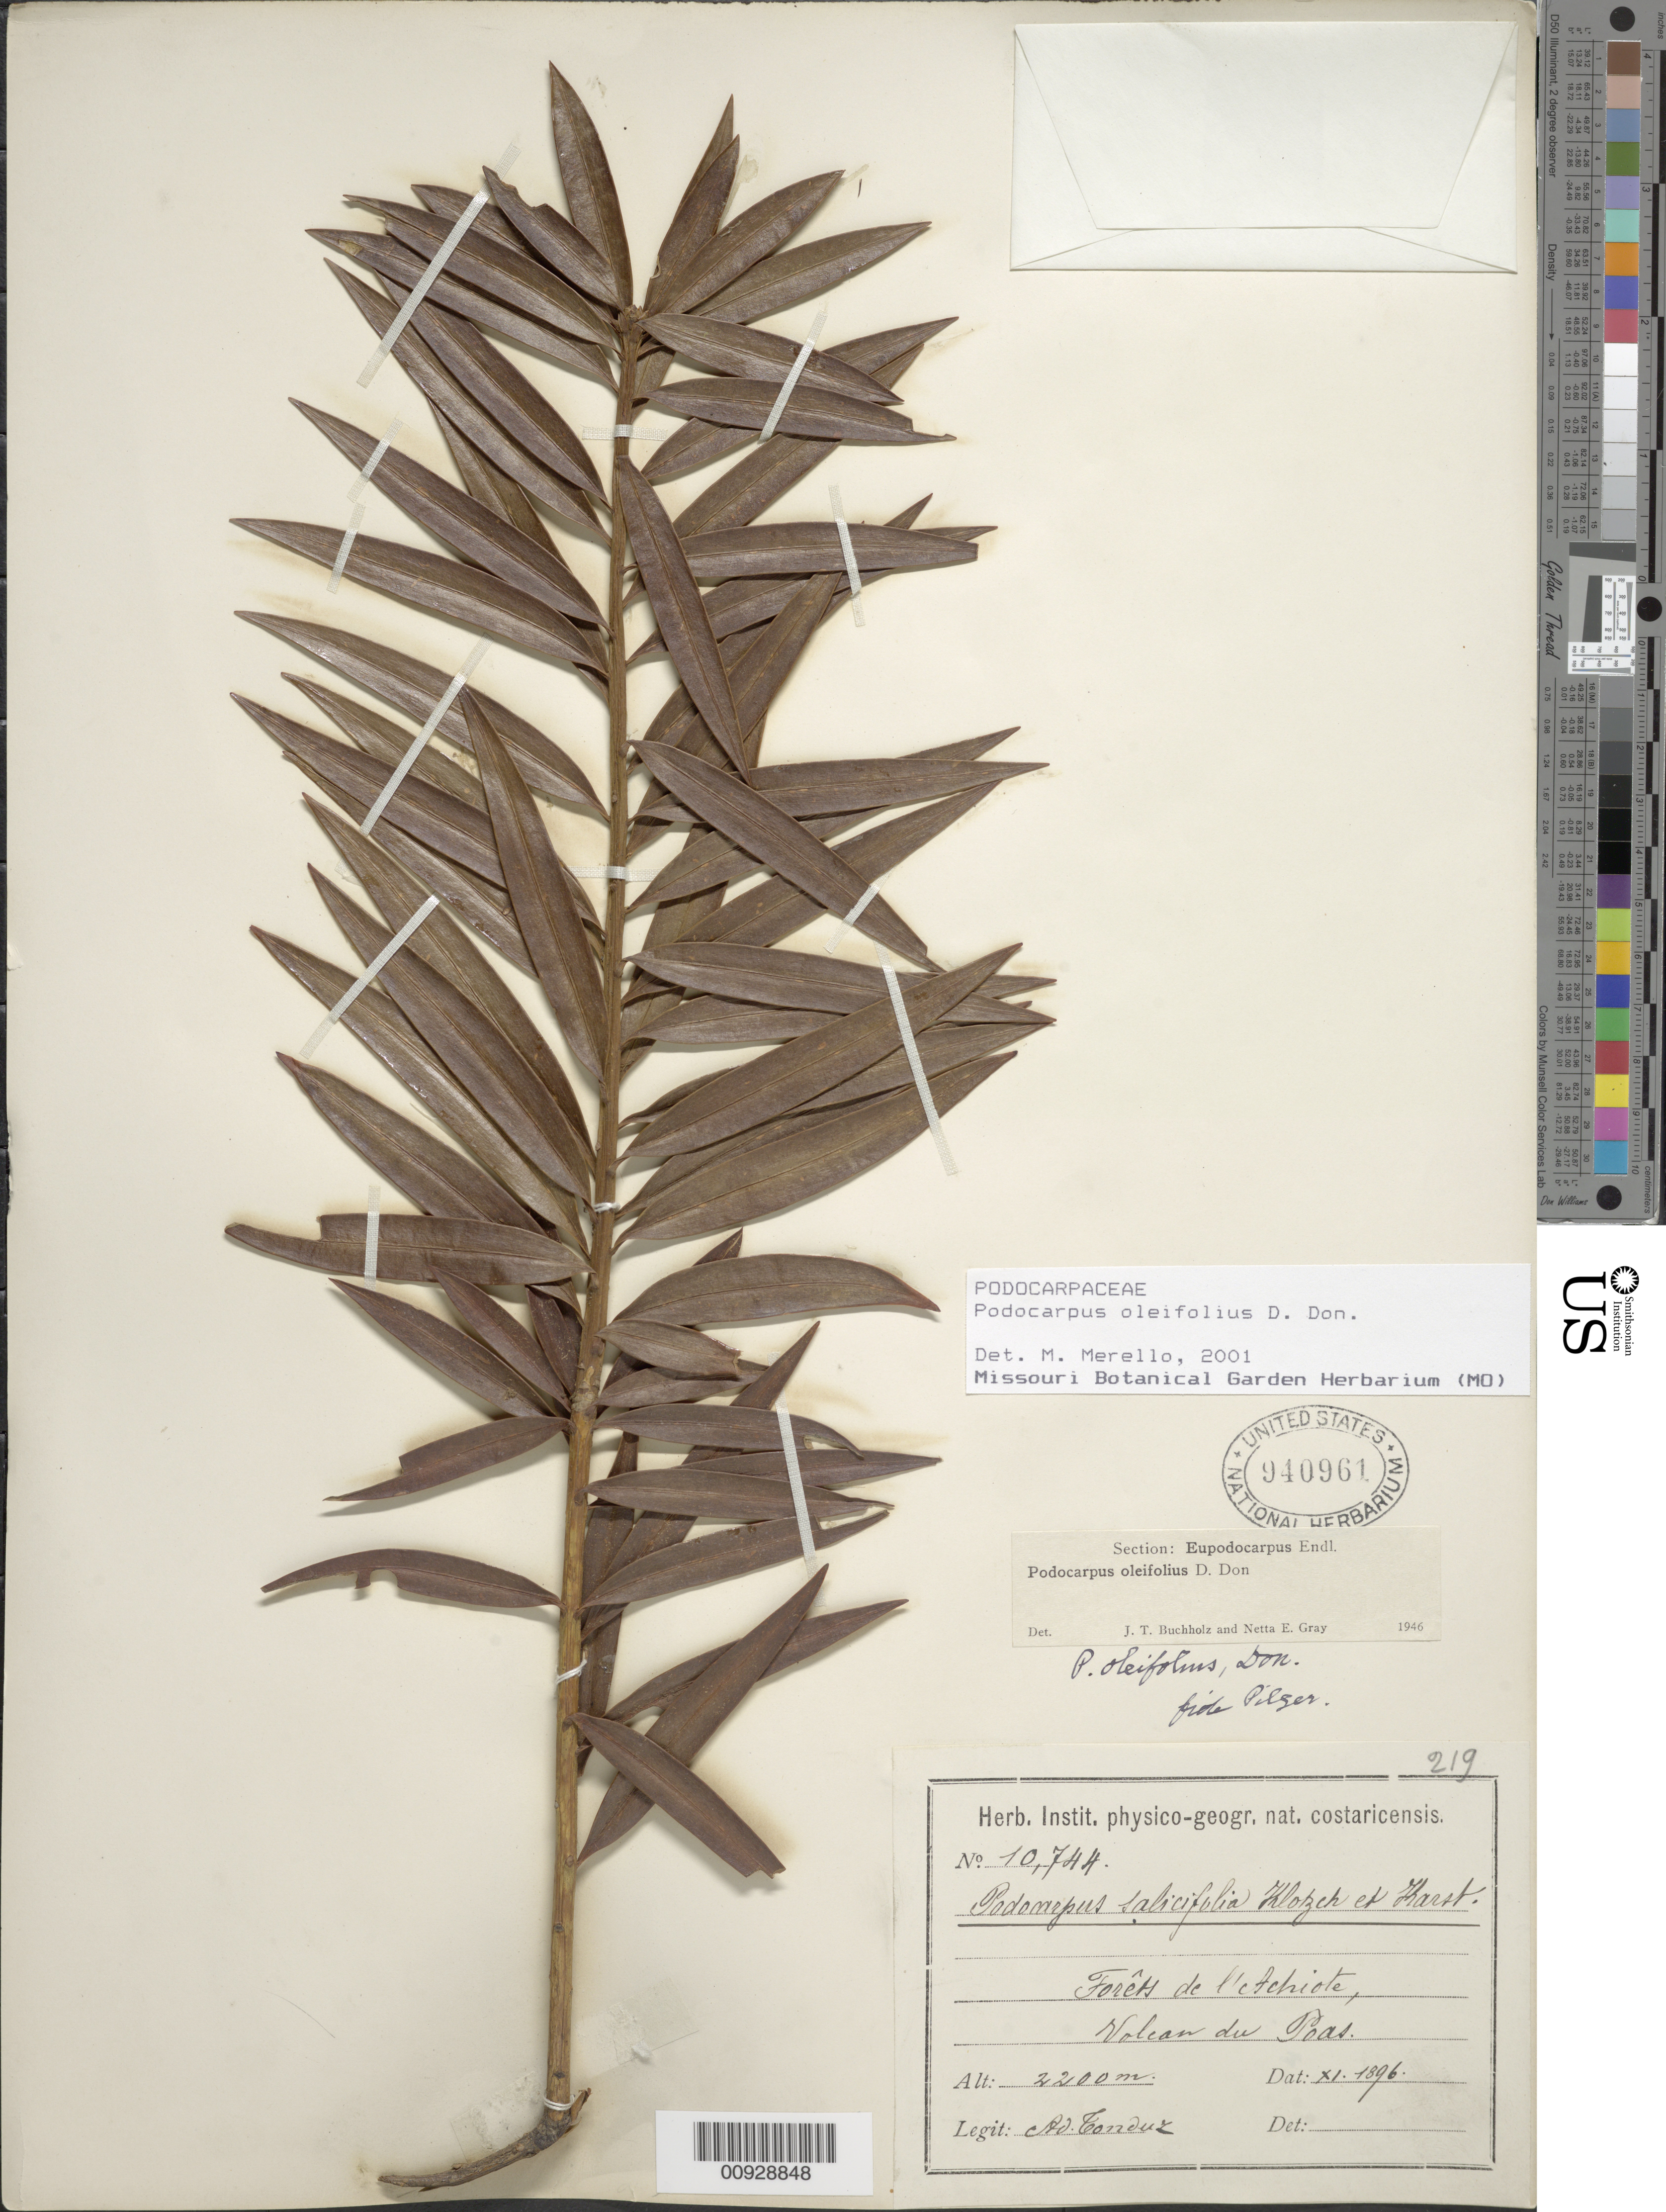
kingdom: Plantae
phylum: Tracheophyta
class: Pinopsida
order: Pinales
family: Podocarpaceae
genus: Podocarpus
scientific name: Podocarpus oleifolius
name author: D. Don ex Lamb.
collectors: A. Tonduz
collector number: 10,744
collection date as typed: Nov 1896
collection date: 1896-11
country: Costa Rica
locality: Forêts de l'Achiote, Volcan du Poas.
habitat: Forêts de l'Achiote.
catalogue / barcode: US 940961